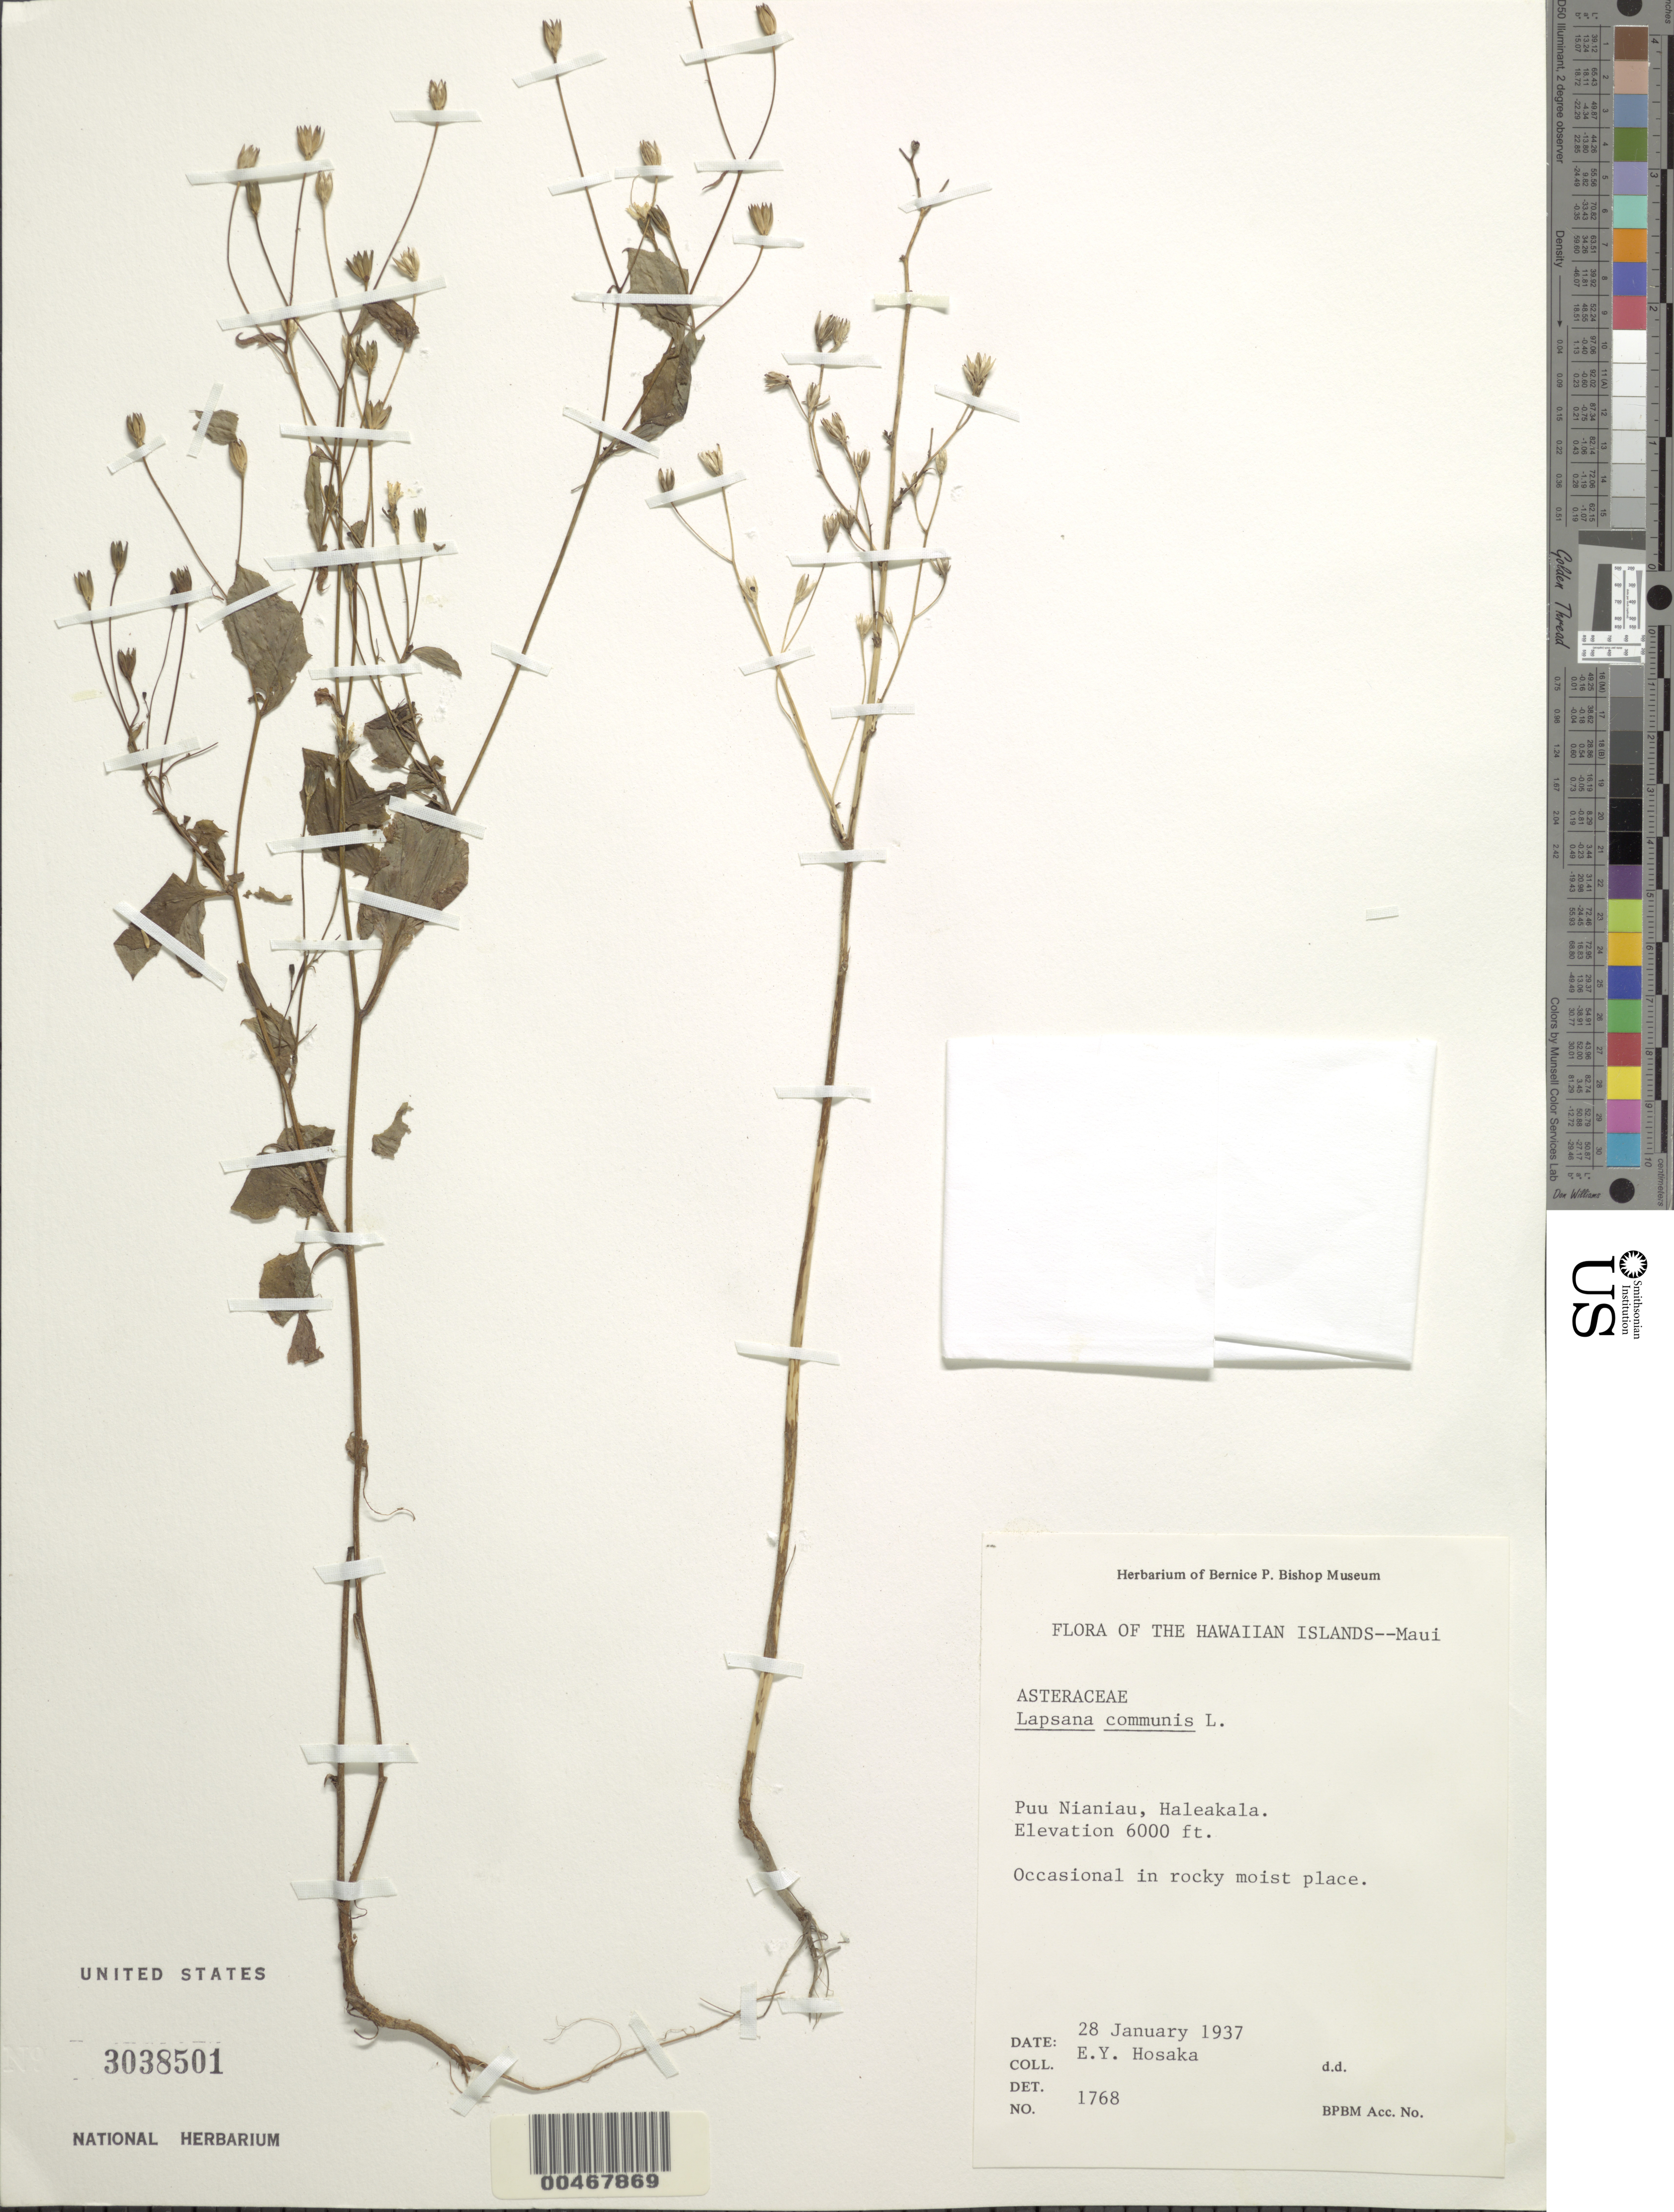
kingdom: Plantae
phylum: Tracheophyta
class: Magnoliopsida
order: Asterales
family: Asteraceae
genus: Lapsana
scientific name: Lapsana communis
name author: L.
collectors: E. Y. Hosaka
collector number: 1768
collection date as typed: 28 Jan 1937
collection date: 1937-01-28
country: United States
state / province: Hawaii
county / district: Maui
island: Maui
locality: Puu Nianiau, Haleakala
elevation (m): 1829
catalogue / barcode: US 3038501